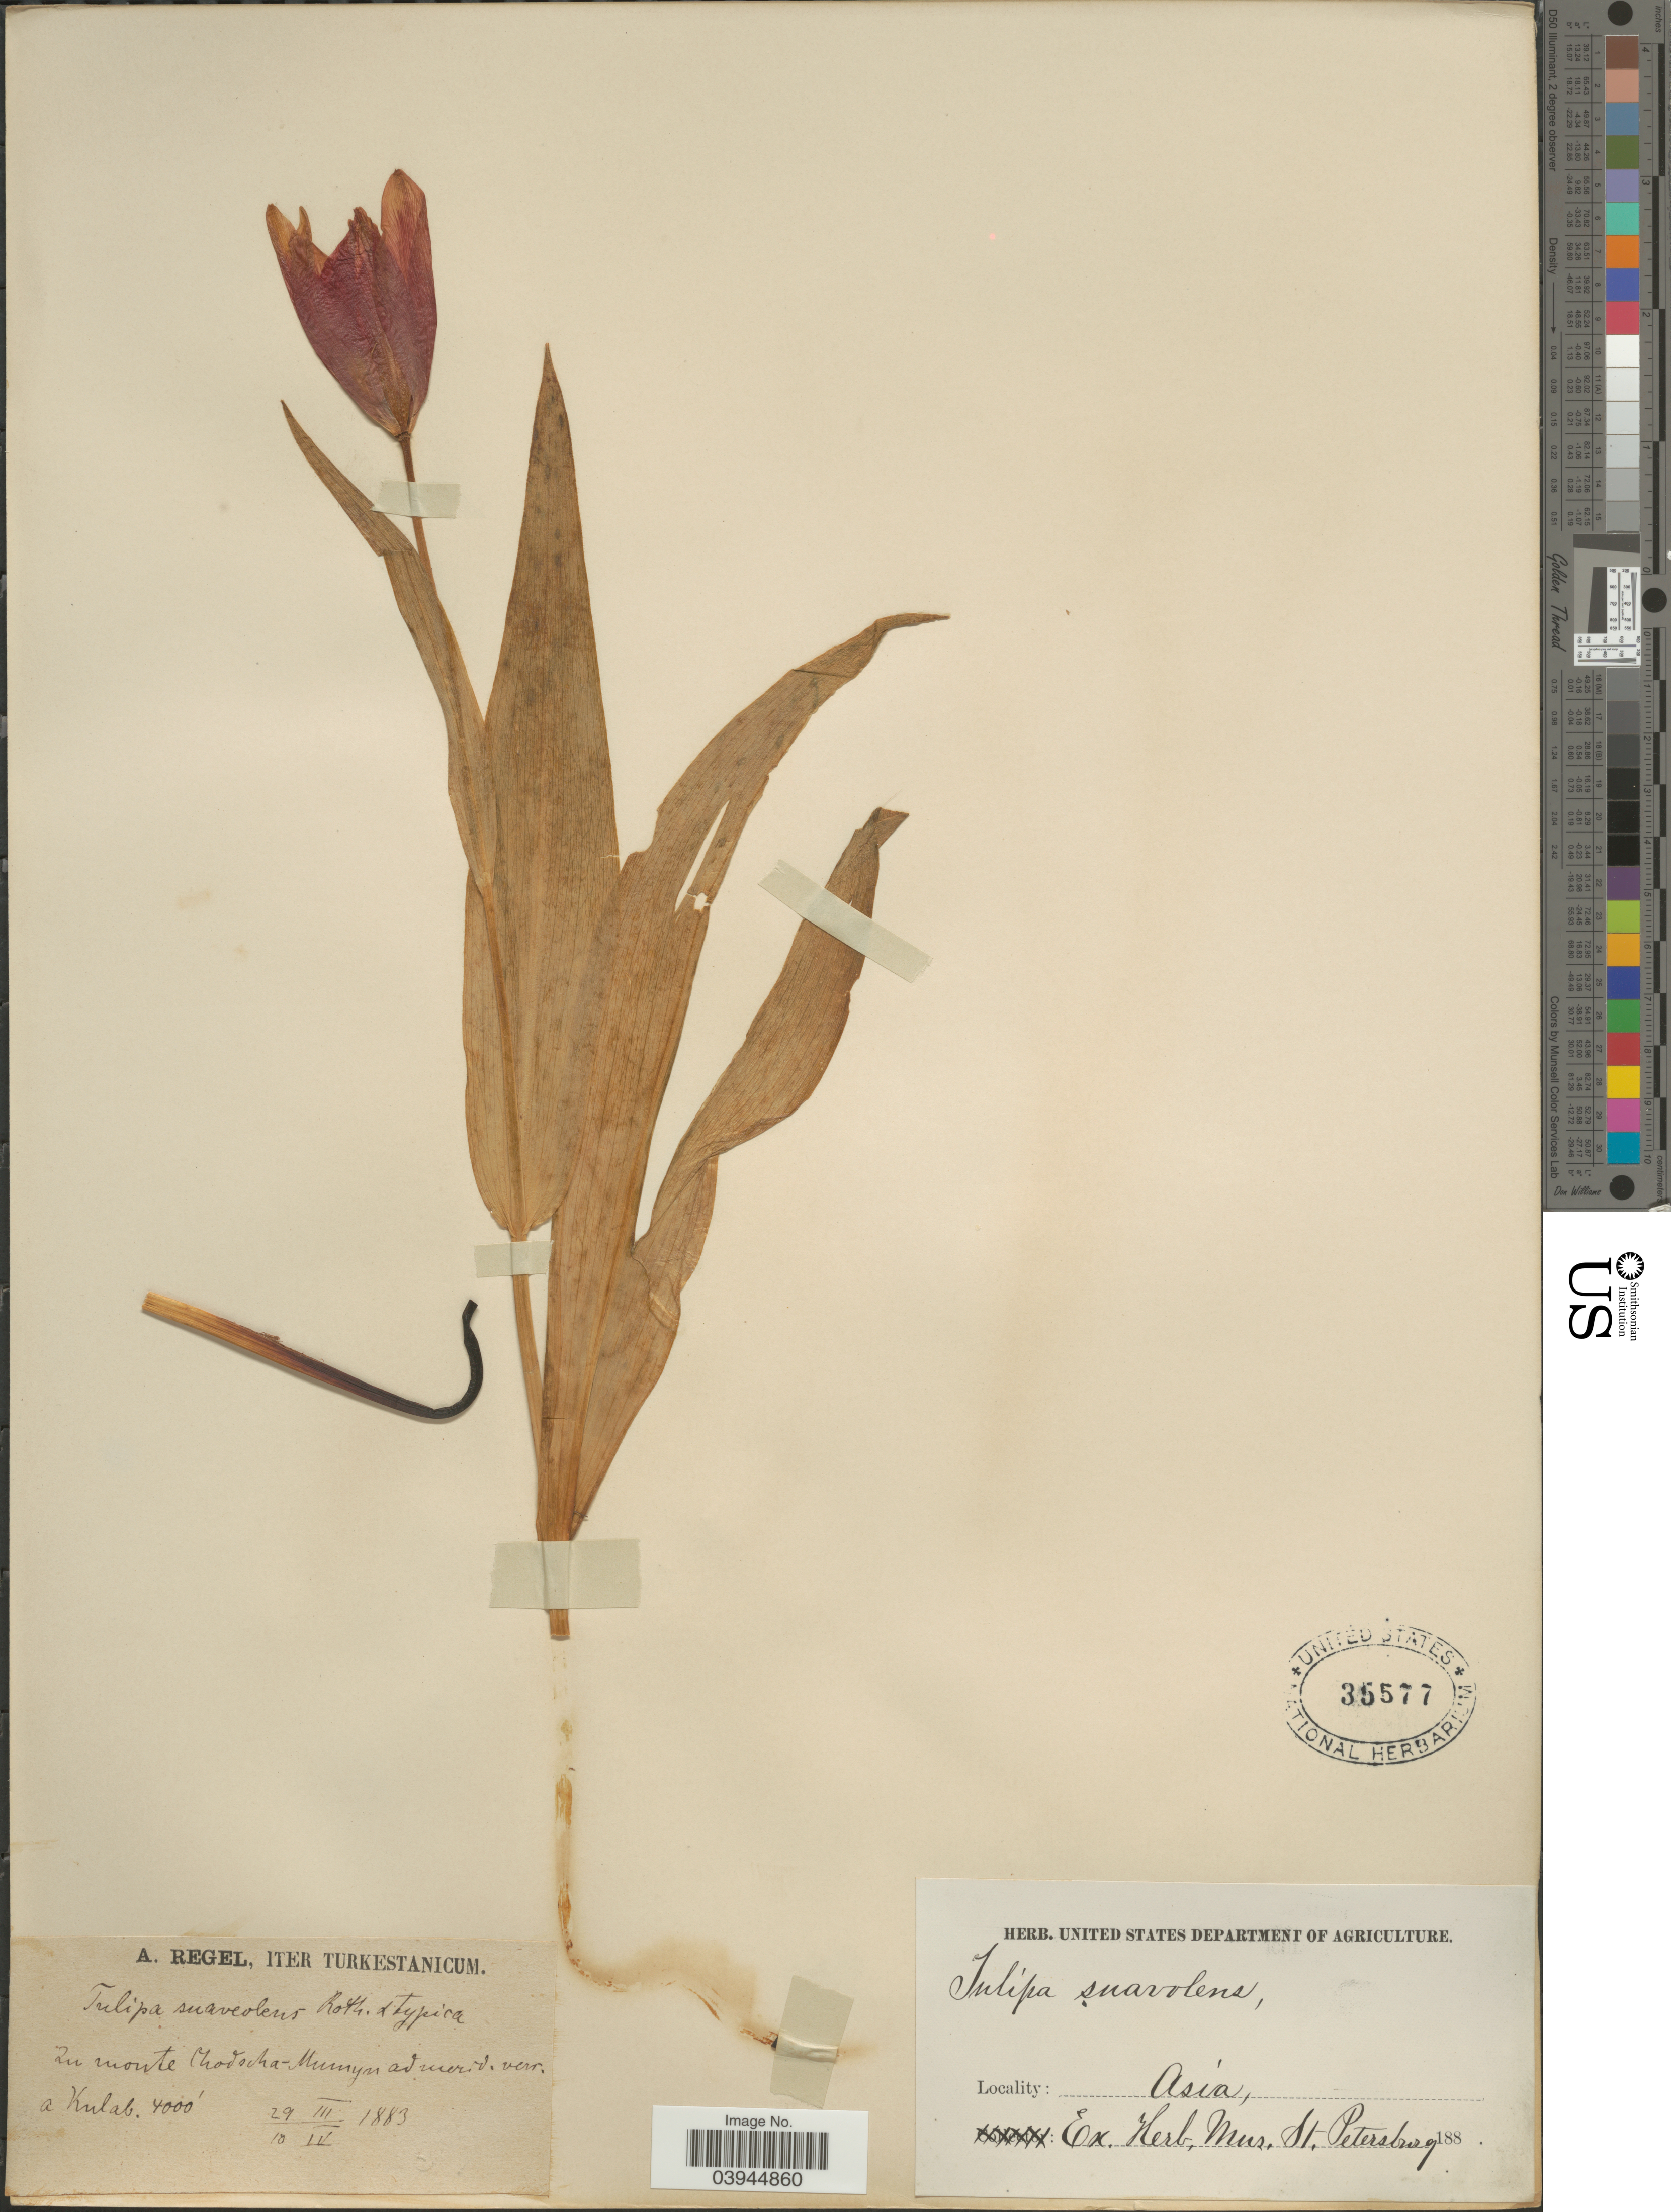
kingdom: Plantae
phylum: Tracheophyta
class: Liliopsida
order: Liliales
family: Liliaceae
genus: Tulipa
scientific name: Tulipa suaveolens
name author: Roth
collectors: A. Regel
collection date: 1883-03-29/1883-04-10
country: Tajikistan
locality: Turkestanicum. In monte Zodscha-Mumyn [interpreted] ad merid. vern. a Kulab. Asia.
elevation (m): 1219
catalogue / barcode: US 35577